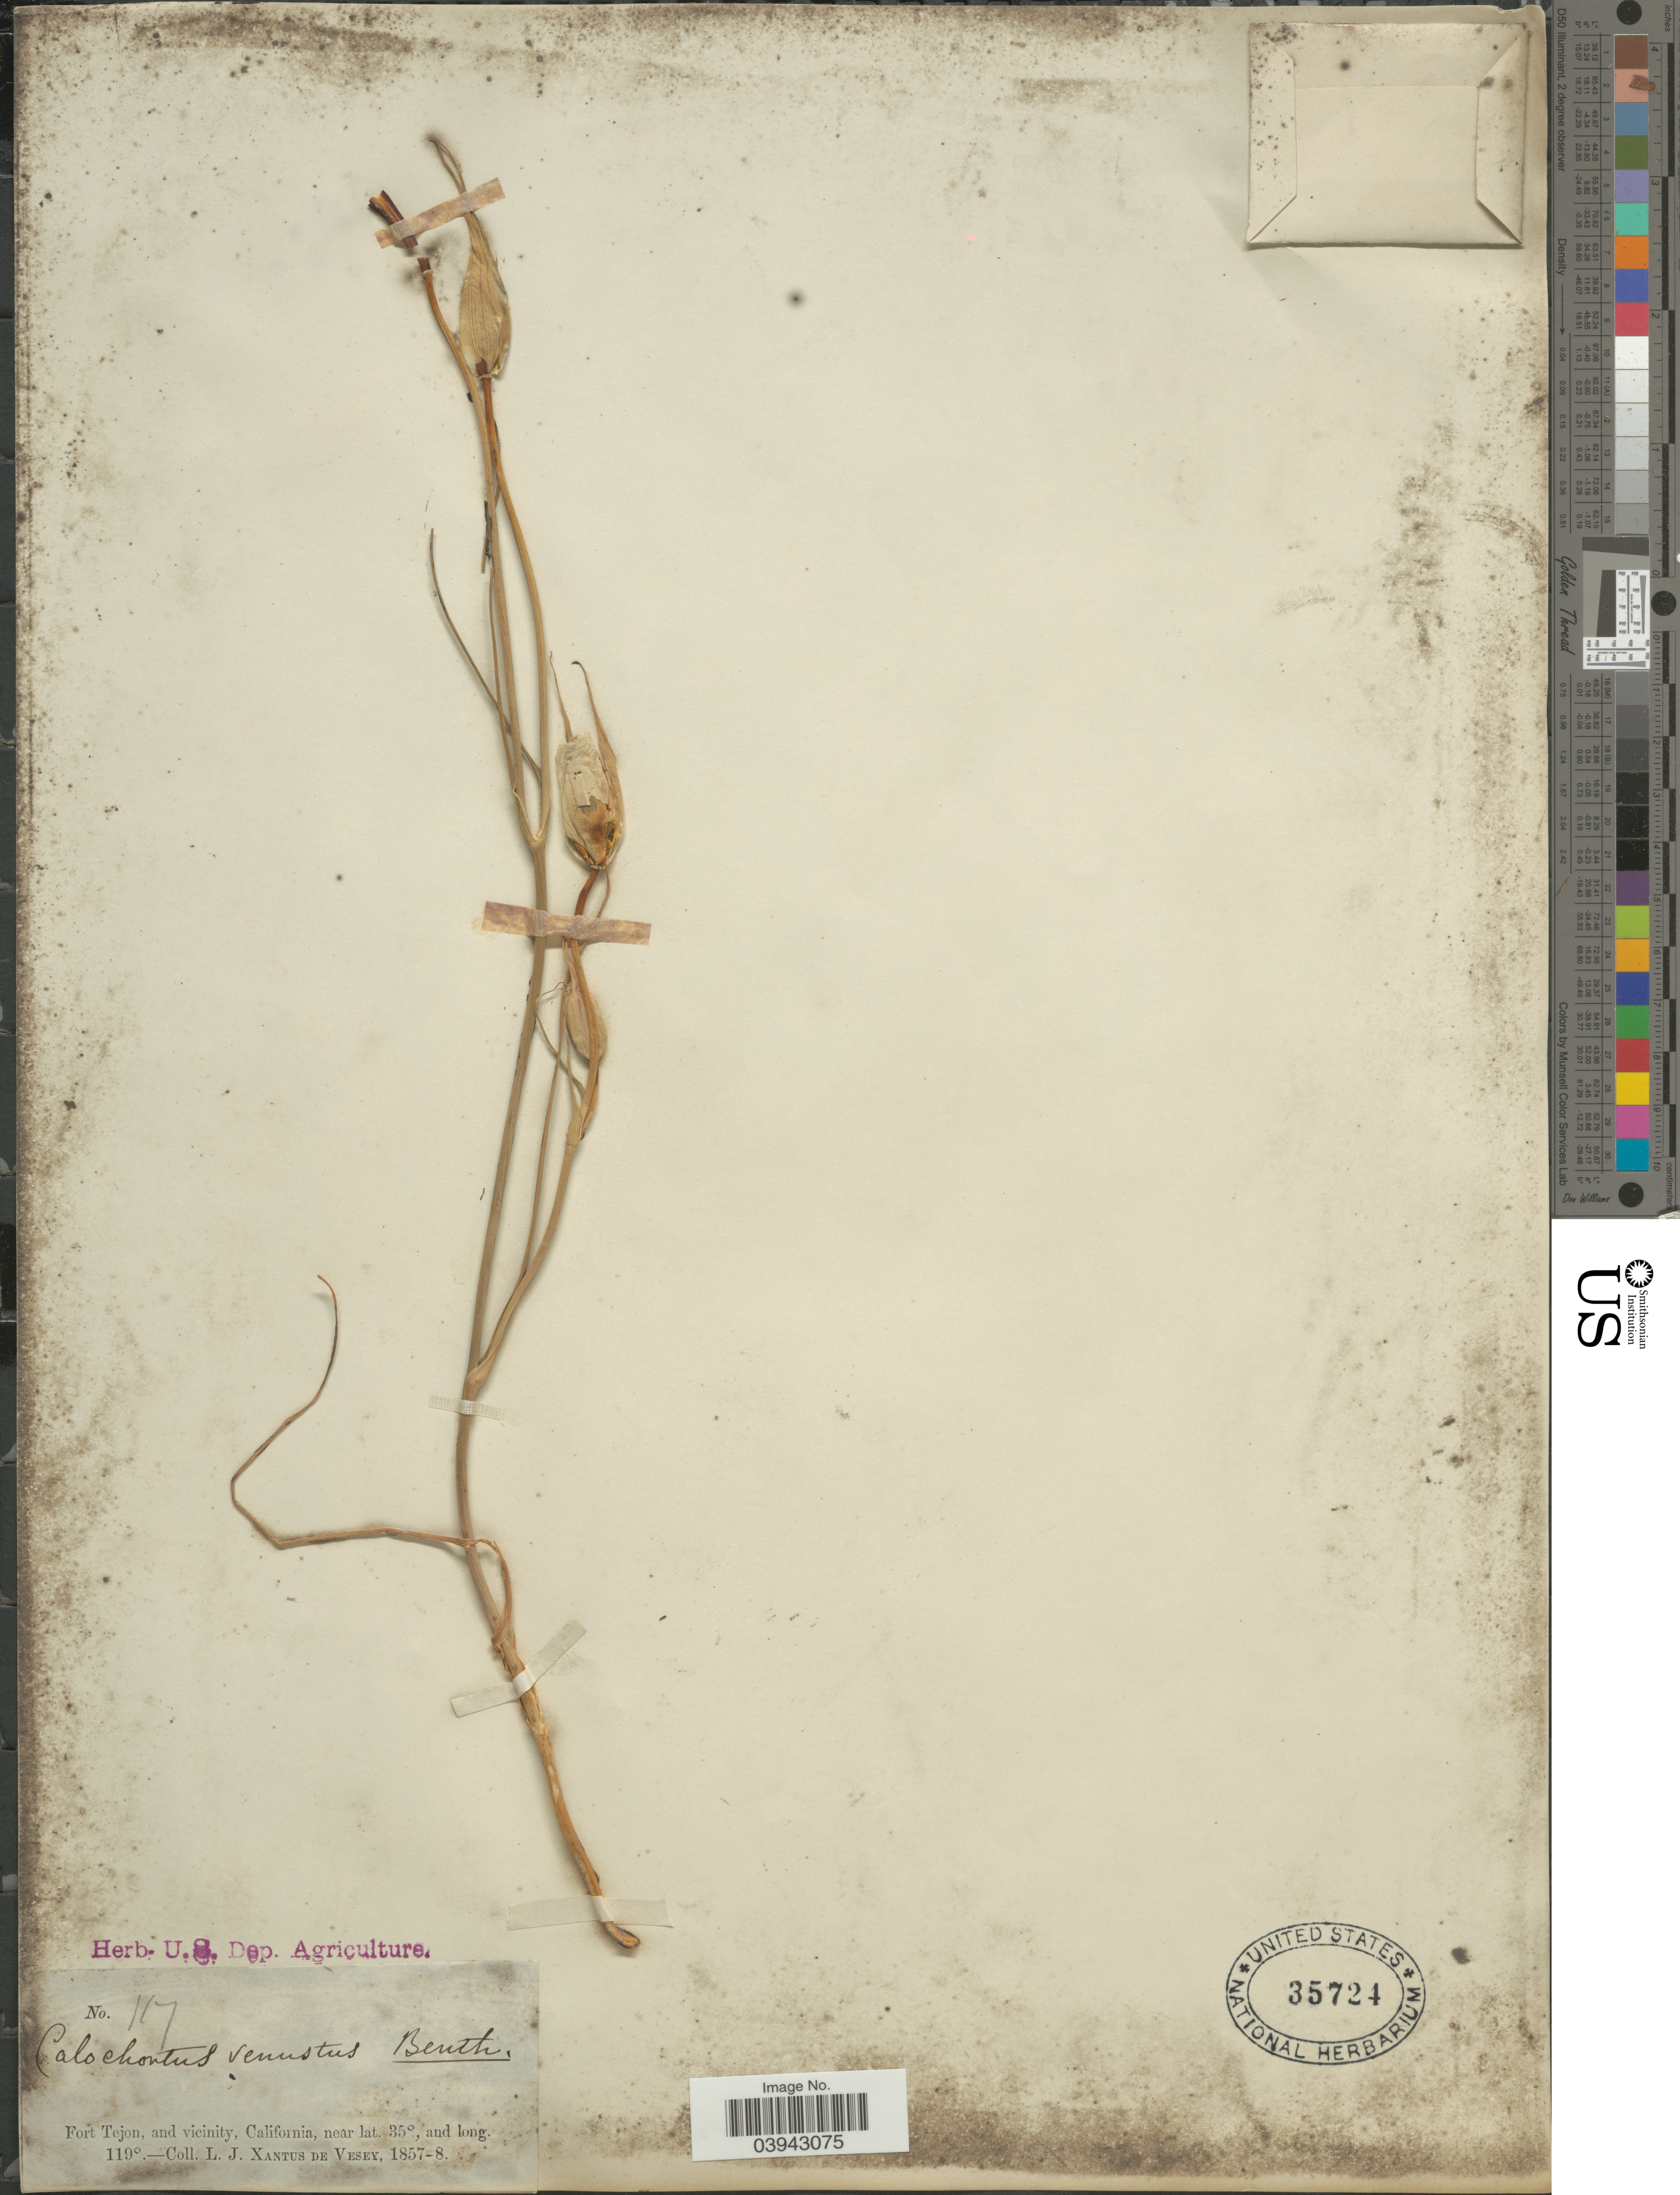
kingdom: Plantae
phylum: Tracheophyta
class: Liliopsida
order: Liliales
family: Liliaceae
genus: Calochortus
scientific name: Calochortus venustus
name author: Douglas ex Benth.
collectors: L. Xantus de Vesey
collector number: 117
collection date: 1857/1858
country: United States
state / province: California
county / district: Kern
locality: Fort Tejon, and vicinity.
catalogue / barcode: US 35724